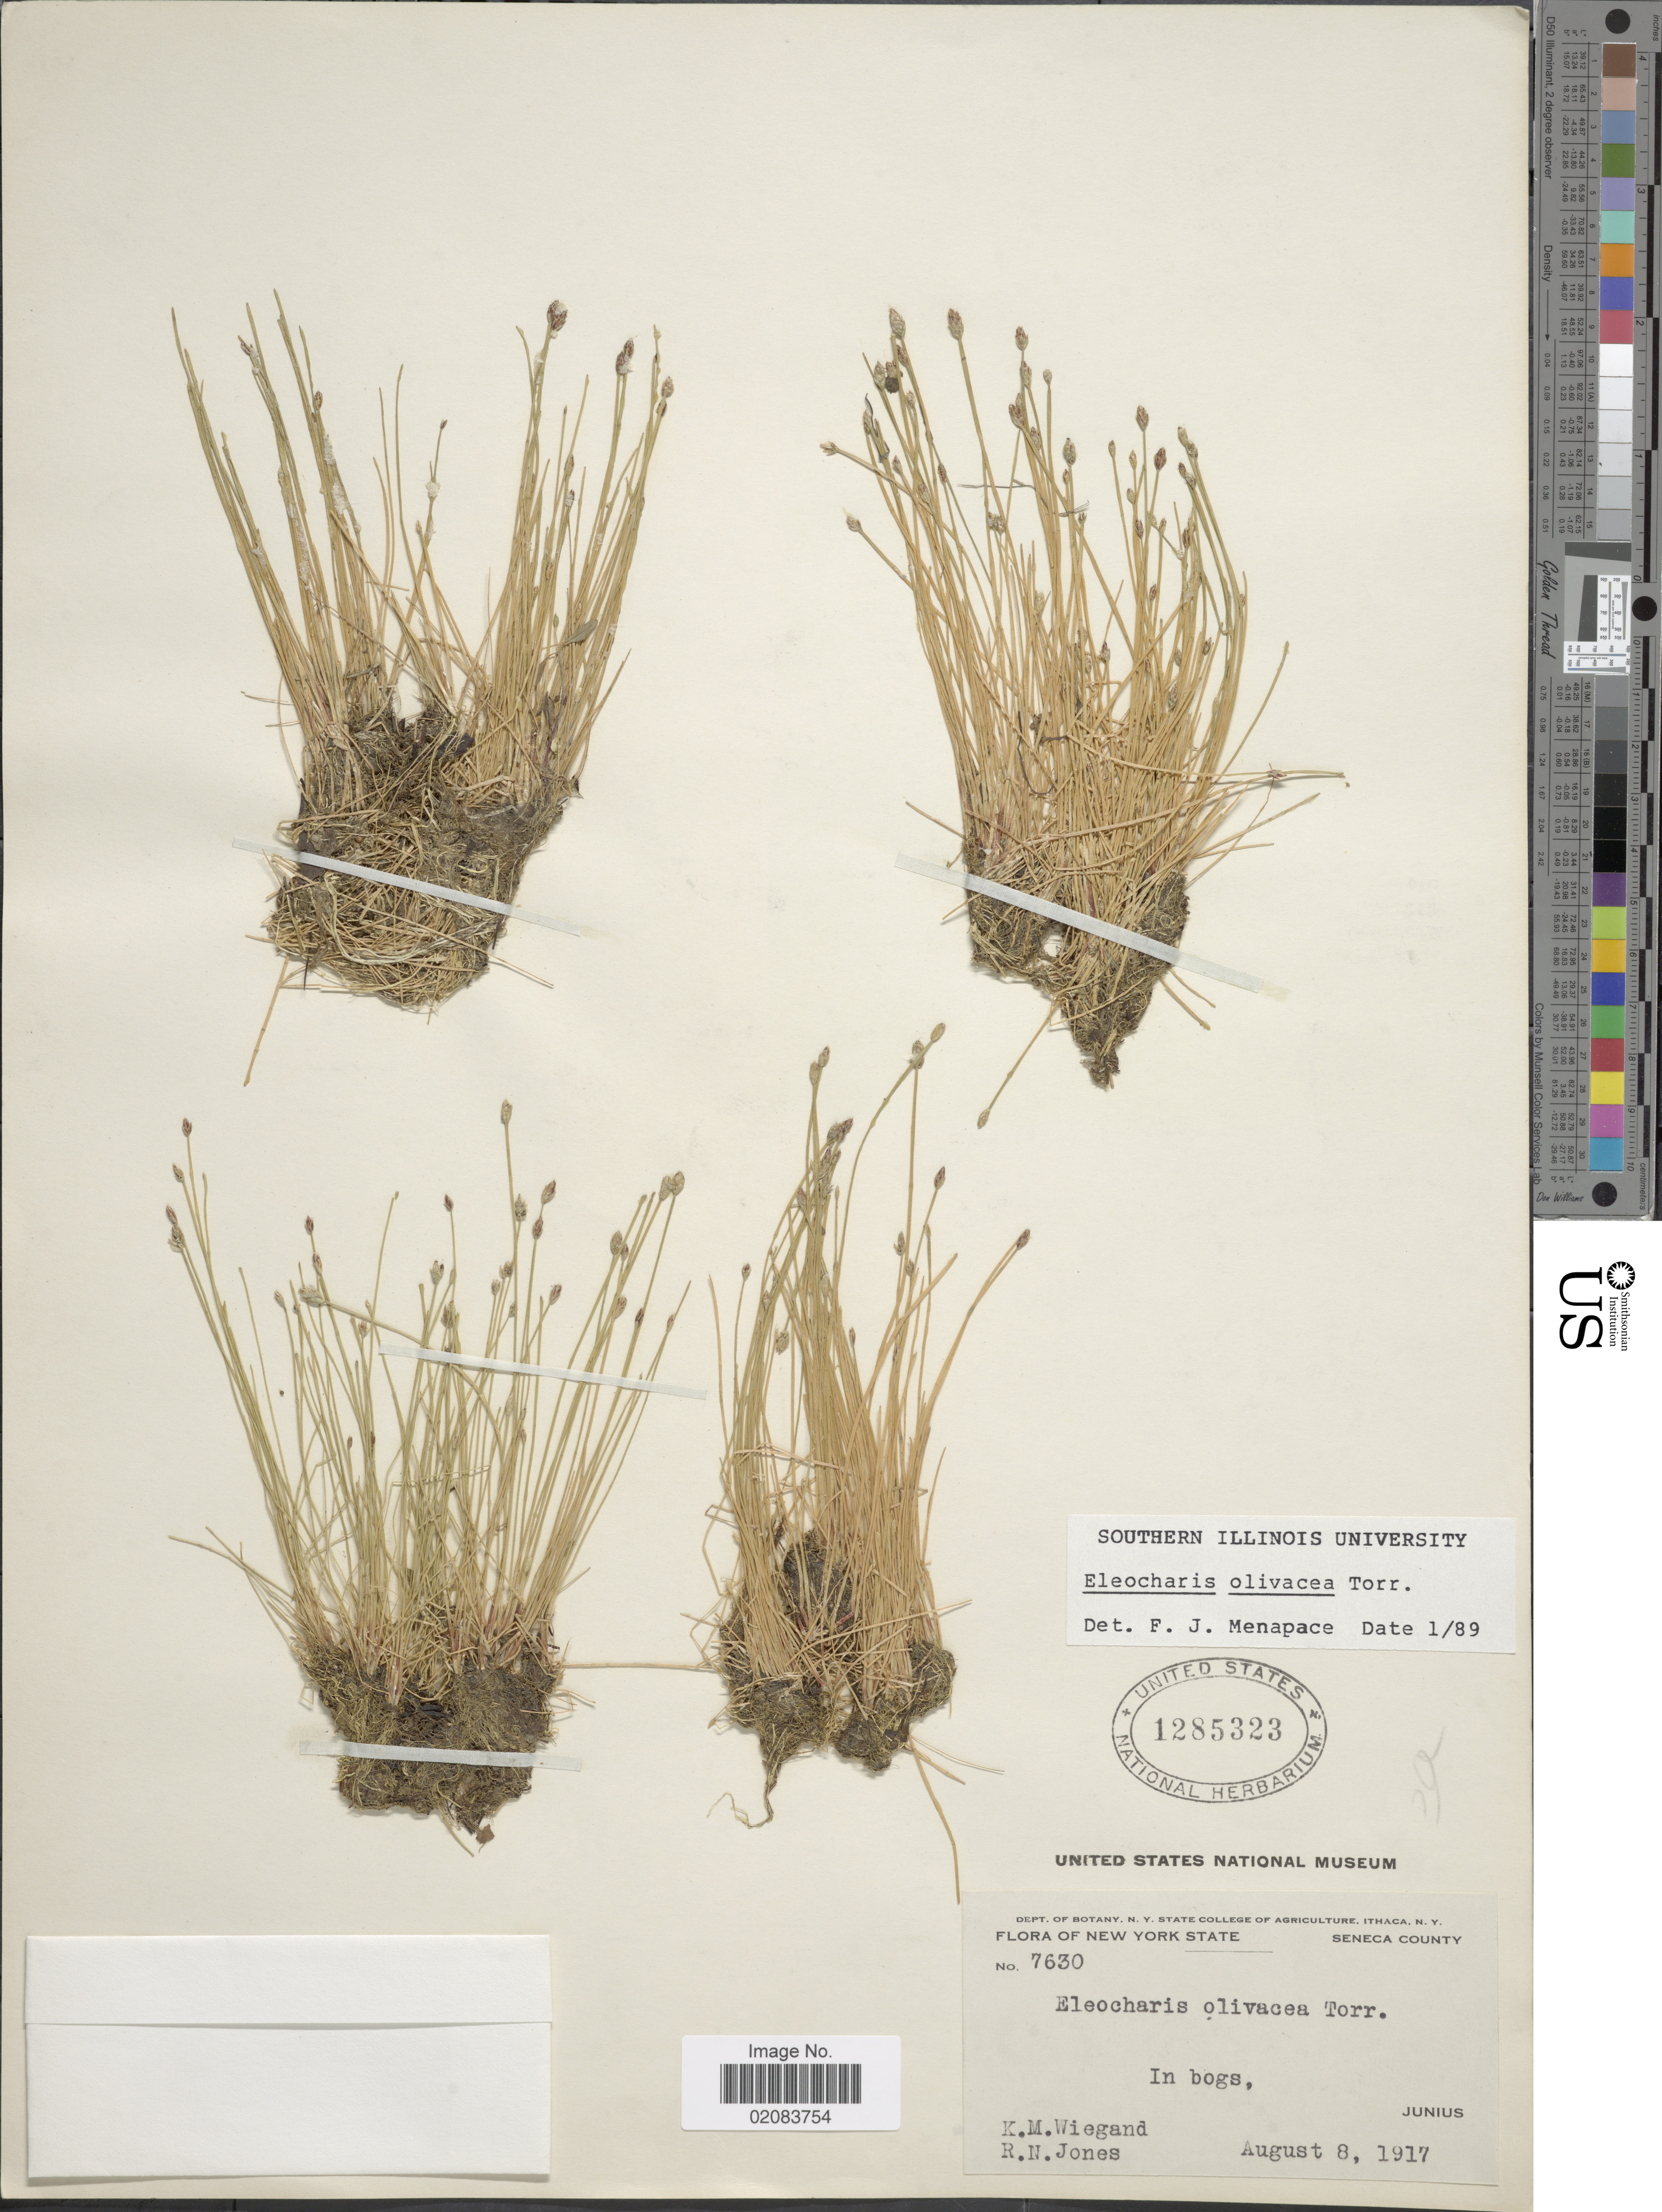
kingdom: Plantae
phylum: Tracheophyta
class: Liliopsida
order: Poales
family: Cyperaceae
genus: Eleocharis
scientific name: Eleocharis olivacea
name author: Torr.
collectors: K. M. Wiegand & R. N. Jones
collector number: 7630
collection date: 1917-08-08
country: United States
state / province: New York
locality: Seneca County, in bogs, Junius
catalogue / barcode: US 1285323